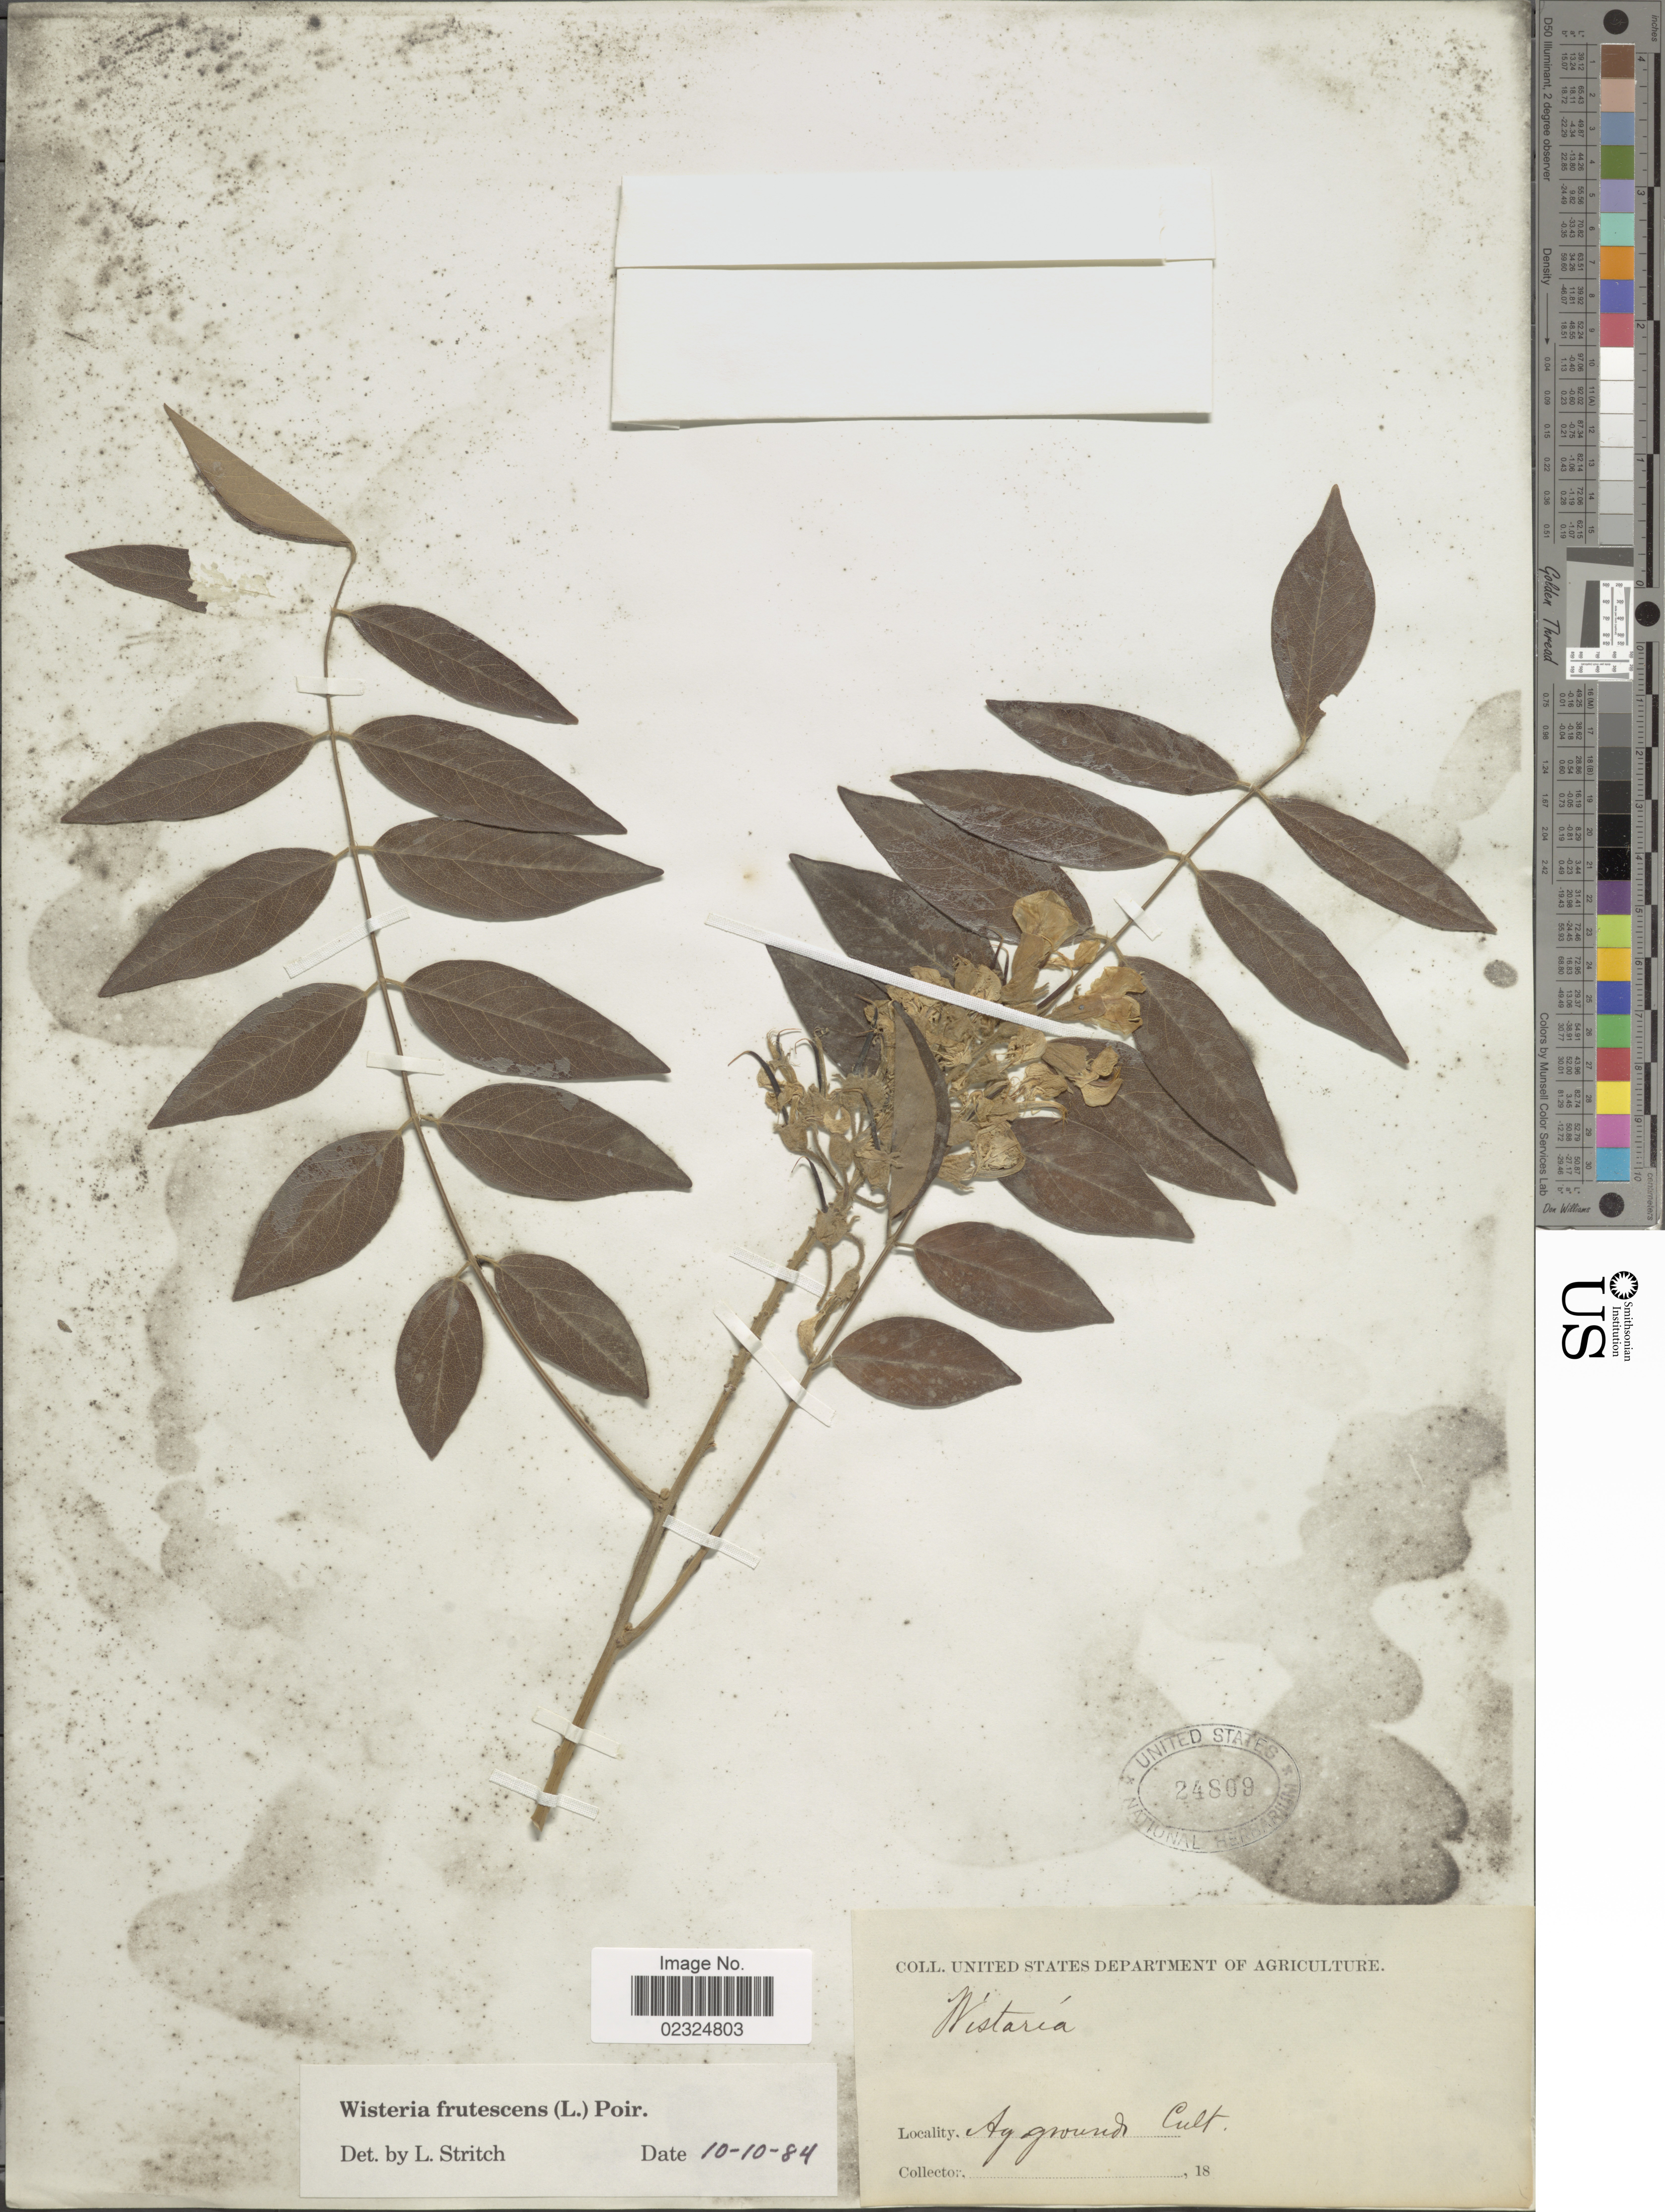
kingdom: Plantae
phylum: Tracheophyta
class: Magnoliopsida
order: Fabales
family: Fabaceae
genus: Wisteria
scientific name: Wisteria frutescens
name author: (L.) Poir.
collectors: Facchini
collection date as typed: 18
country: United States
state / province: District of Columbia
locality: Ag Grounds, Cult.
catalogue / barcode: US 24809